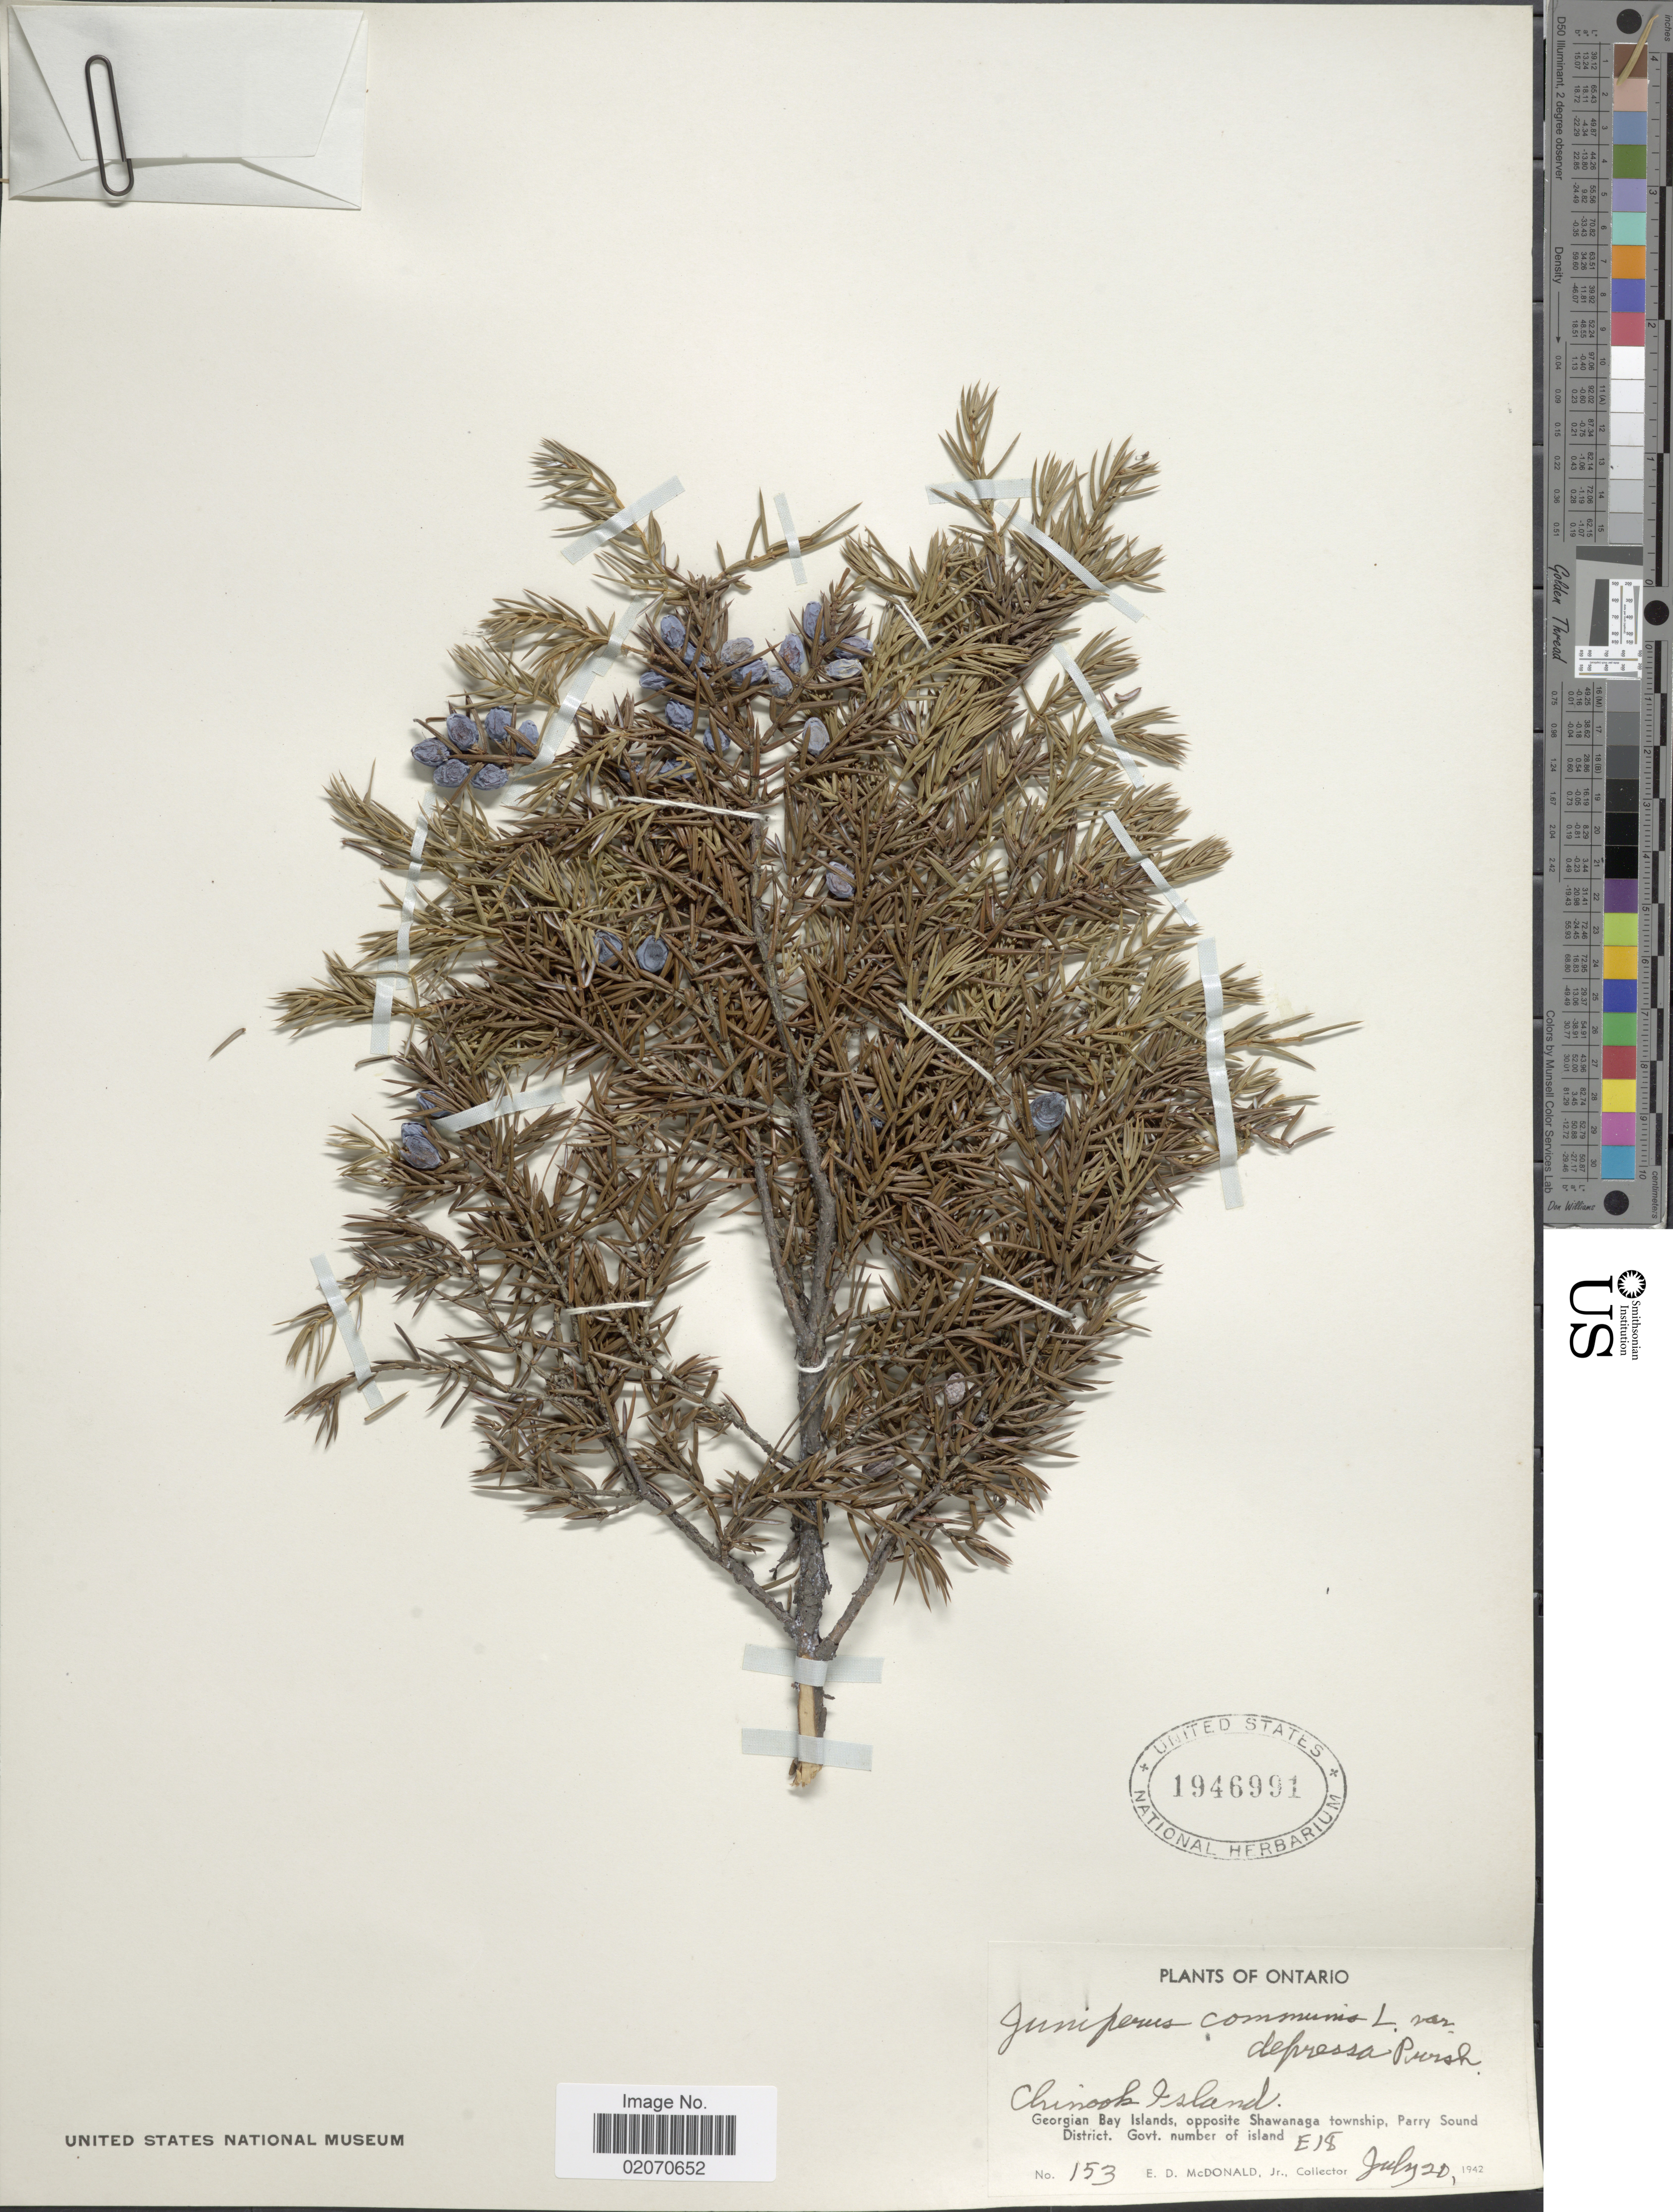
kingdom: Plantae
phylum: Tracheophyta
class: Pinopsida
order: Pinales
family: Cupressaceae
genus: Juniperus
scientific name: Juniperus communis var. depressa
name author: Pursh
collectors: E. D. McDonald Jr.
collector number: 153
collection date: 1942-07-20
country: Canada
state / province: Ontario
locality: Chinook Island, Georgian Bay Island, opposite Shawanaga township, Parry Sound District. Govt. number of island E18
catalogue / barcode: US 1946991